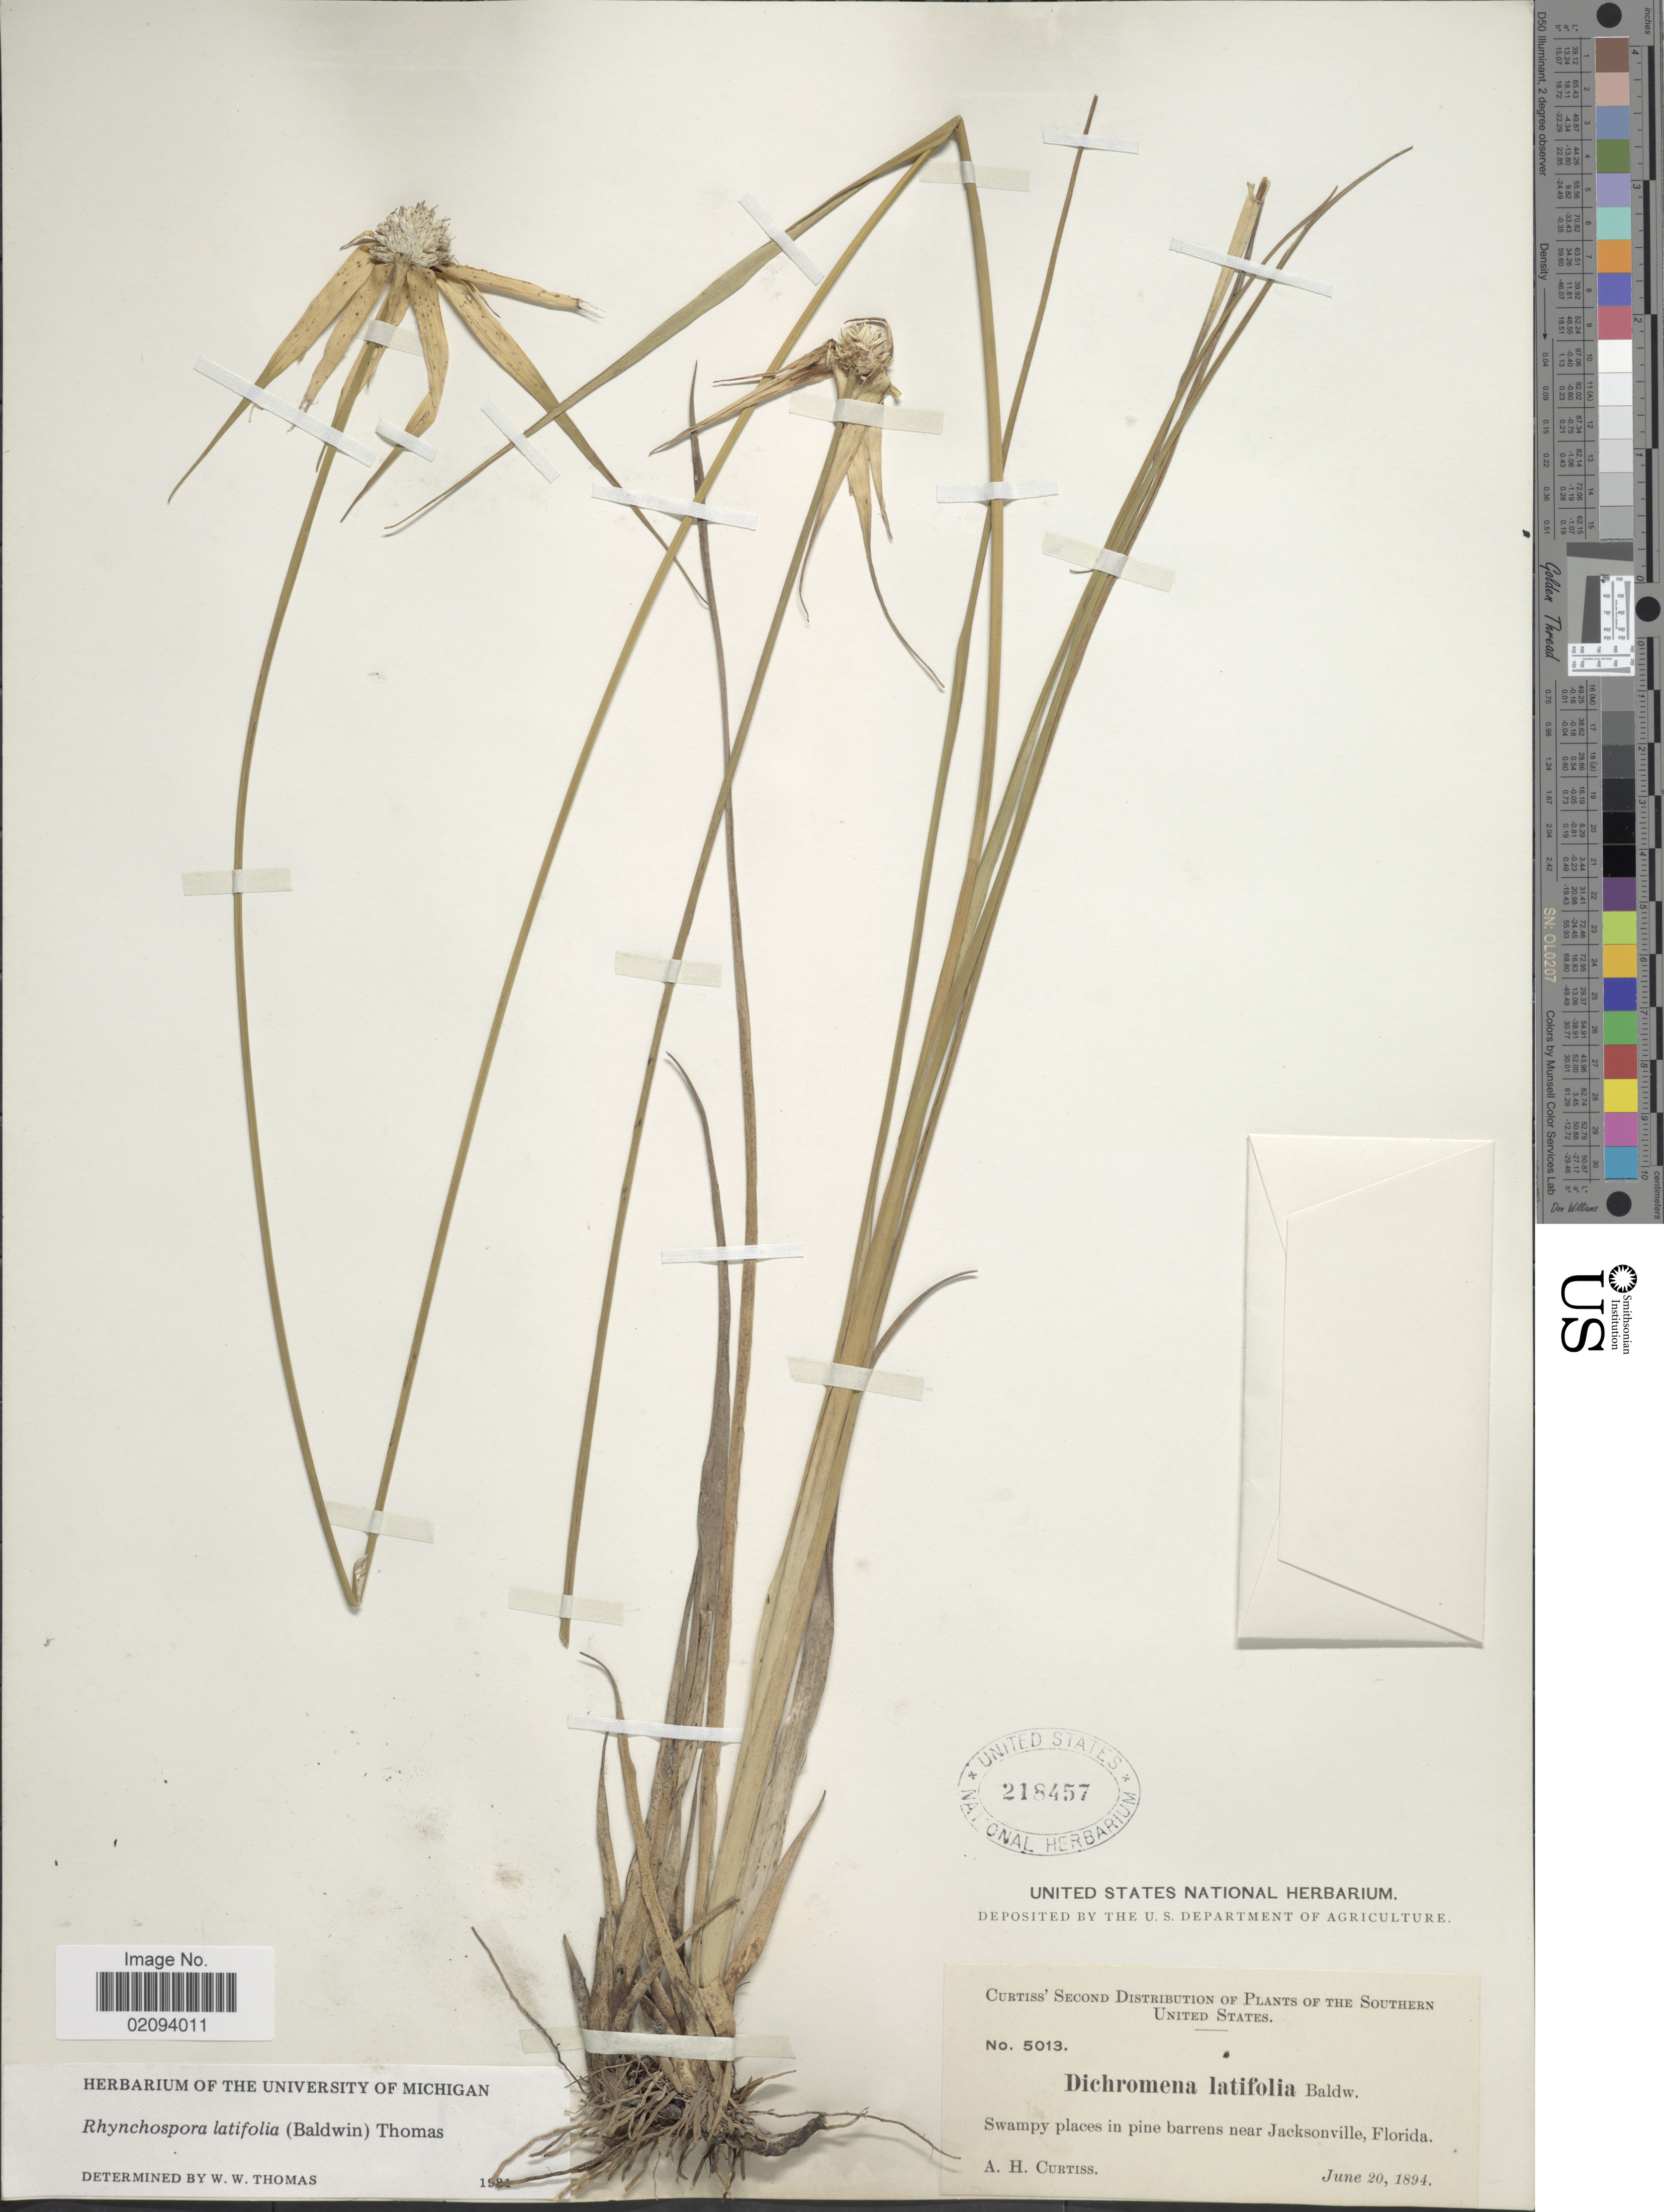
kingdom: Plantae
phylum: Tracheophyta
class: Liliopsida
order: Poales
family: Cyperaceae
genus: Rhynchospora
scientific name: Rhynchospora latifolia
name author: (Baldwin ex Elliott) W.W. Thomas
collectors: A. H. Curtiss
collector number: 5013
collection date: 1894-06-20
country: United States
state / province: Florida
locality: Swampy places in pine barrens near Jacksonville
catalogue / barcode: US 218457